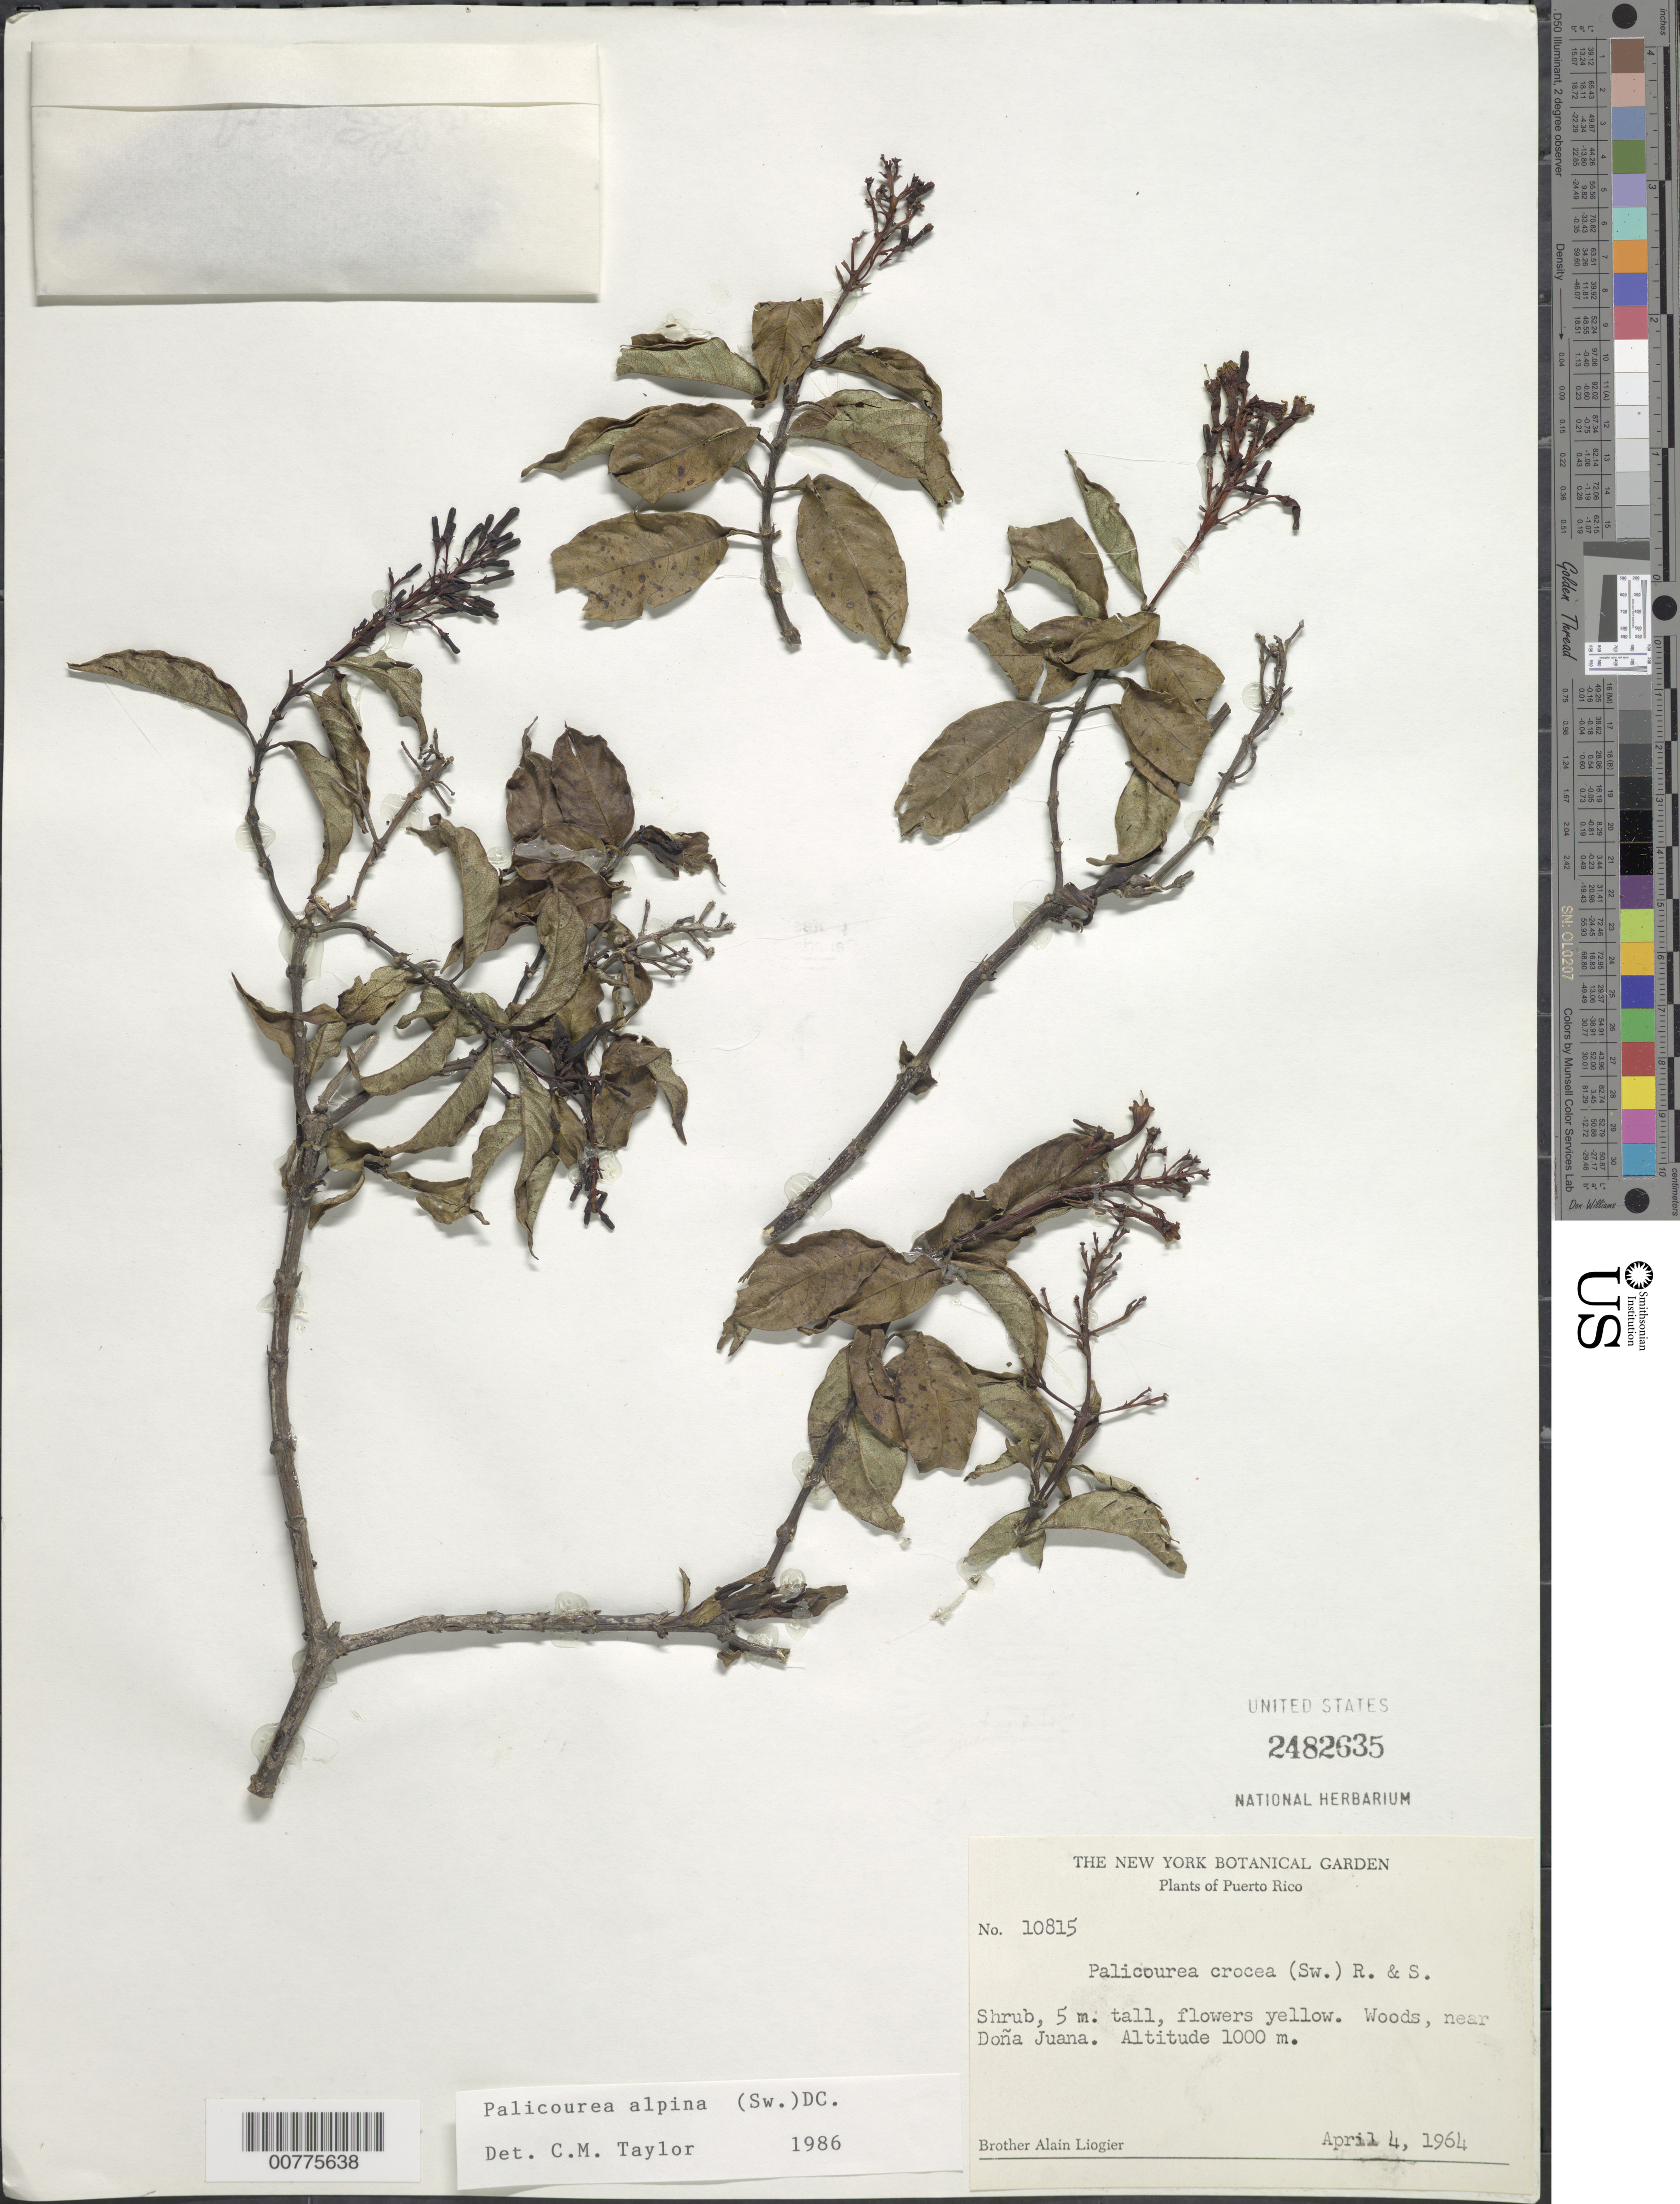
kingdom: Plantae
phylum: Tracheophyta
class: Magnoliopsida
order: Gentianales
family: Rubiaceae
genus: Palicourea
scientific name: Palicourea alpina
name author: (Sw.) DC.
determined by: Taylor, Charlotte M.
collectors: A. H. Liogier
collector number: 10815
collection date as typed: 04 Apr 1964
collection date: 1964-04-04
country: Puerto Rico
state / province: Villalba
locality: Woods, near Doña Juana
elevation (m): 1000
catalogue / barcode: US 2482635